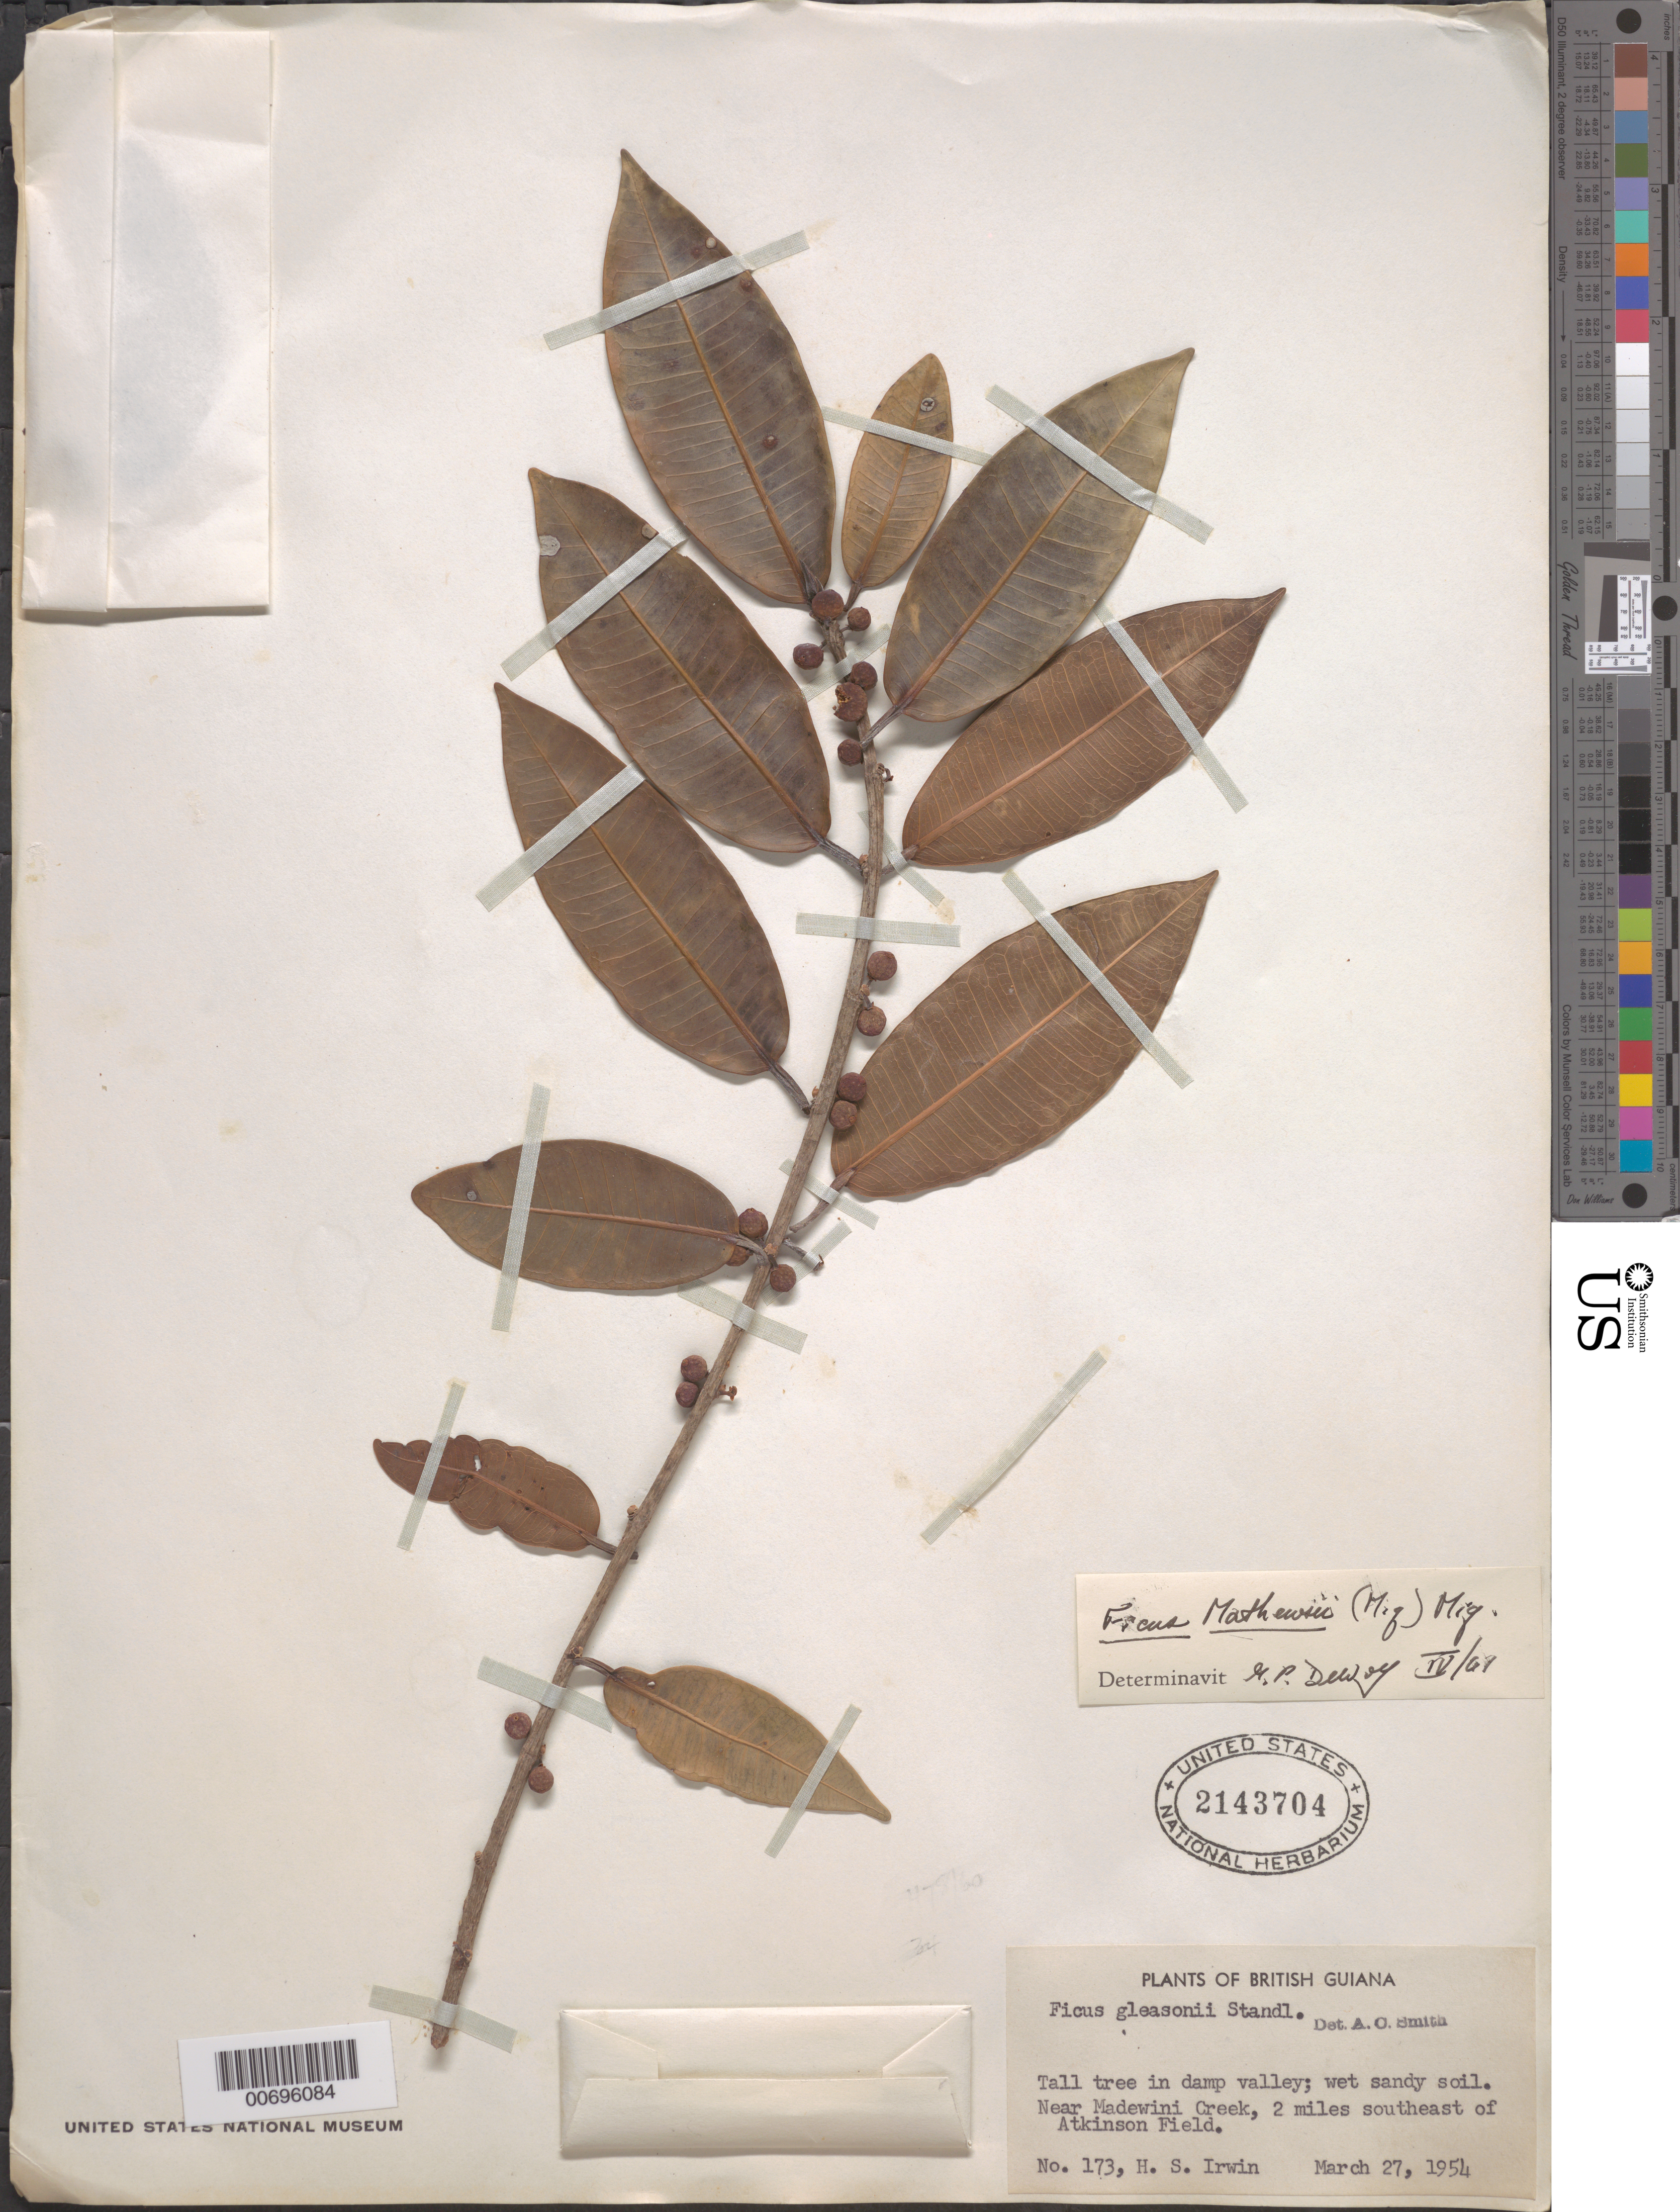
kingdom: Plantae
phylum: Tracheophyta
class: Magnoliopsida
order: Rosales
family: Moraceae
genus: Ficus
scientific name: Ficus mathewsii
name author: (Miq.) Miq.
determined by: Dewey, G.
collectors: H. Irwin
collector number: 173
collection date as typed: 27-Mar-54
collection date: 1954-03-27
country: Guyana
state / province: Demerara-Mahaica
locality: Atkinson Field, 2 mi. SE of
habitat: Damp valley;wet sandy soil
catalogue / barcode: US 2143704